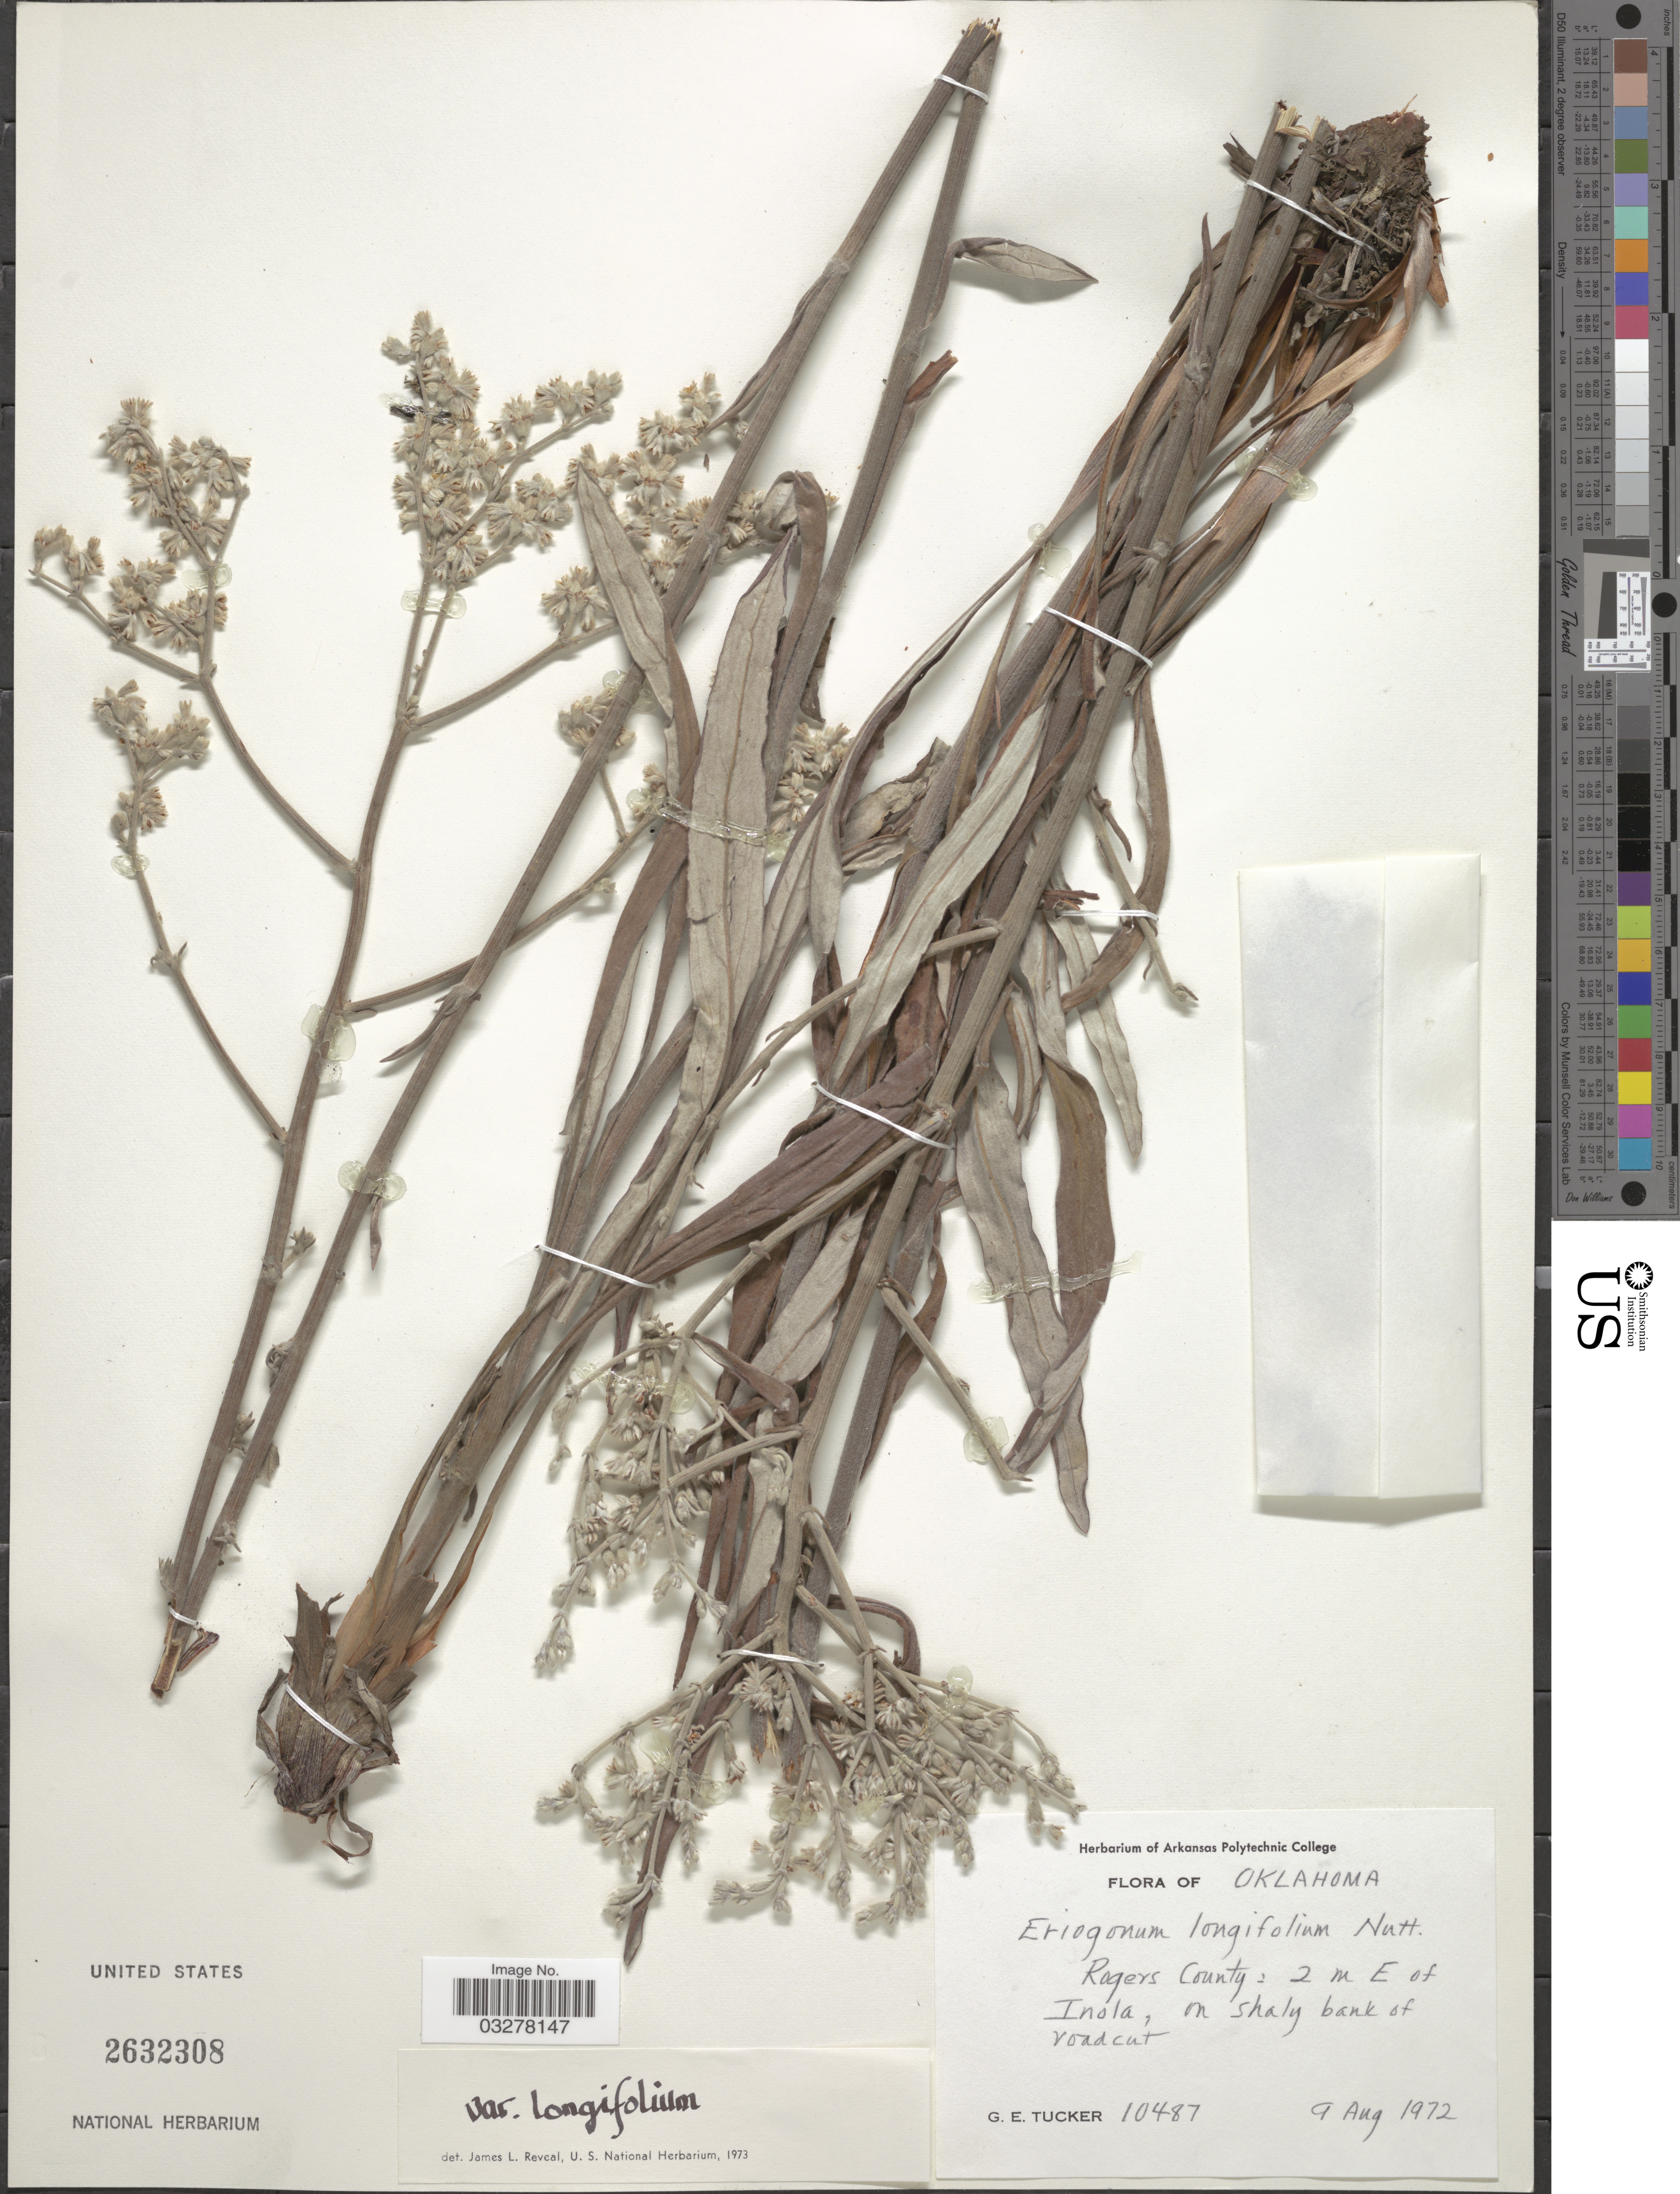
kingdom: Plantae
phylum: Tracheophyta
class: Magnoliopsida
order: Caryophyllales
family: Polygonaceae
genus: Eriogonum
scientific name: Eriogonum longifolium var. longifolium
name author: Nutt.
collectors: G. Tucker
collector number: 10487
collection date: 1972-08-09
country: United States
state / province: Oklahoma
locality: Rogers County: 2 m E of Inola.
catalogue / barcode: US 2632308